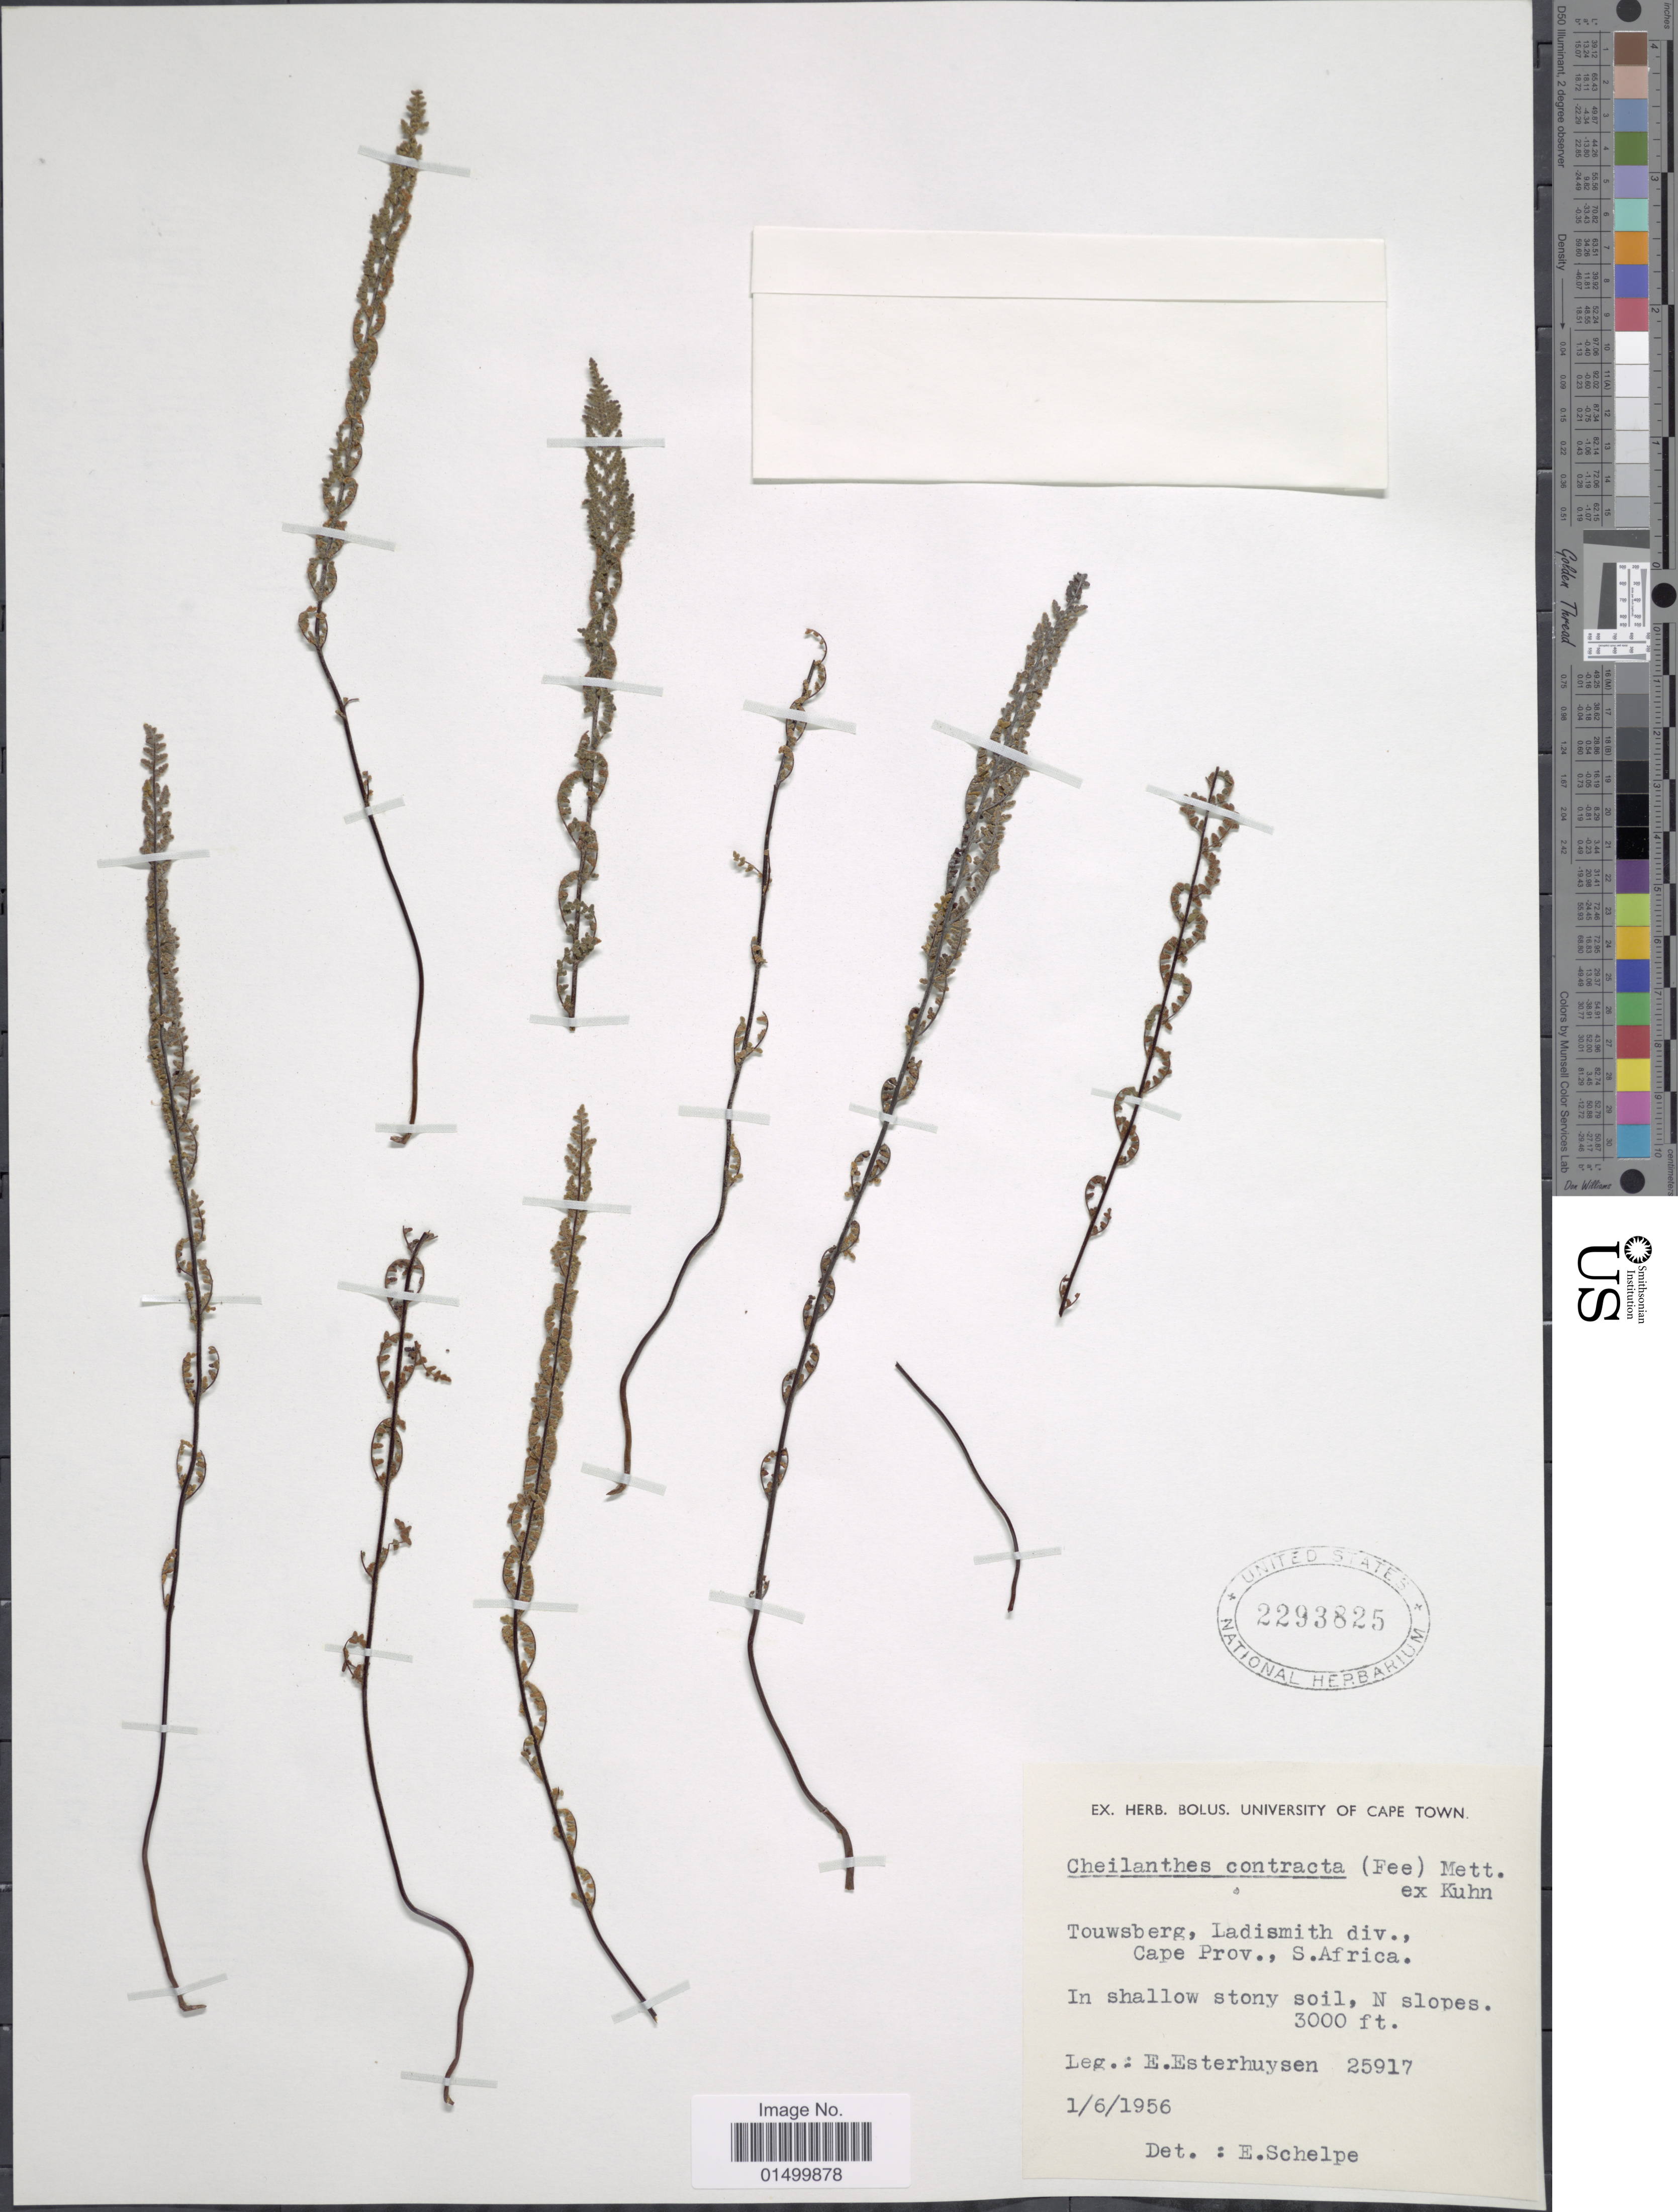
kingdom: Plantae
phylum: Tracheophyta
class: Polypodiopsida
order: Polypodiales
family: Pteridaceae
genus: Cheilanthes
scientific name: Cheilanthes contracta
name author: Kunze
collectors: E. E. Esterhuysen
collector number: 25917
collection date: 1956-06-01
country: South Africa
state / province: Western Cape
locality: Touwsberg, Ladismith div.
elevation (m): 914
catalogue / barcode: US 2293825